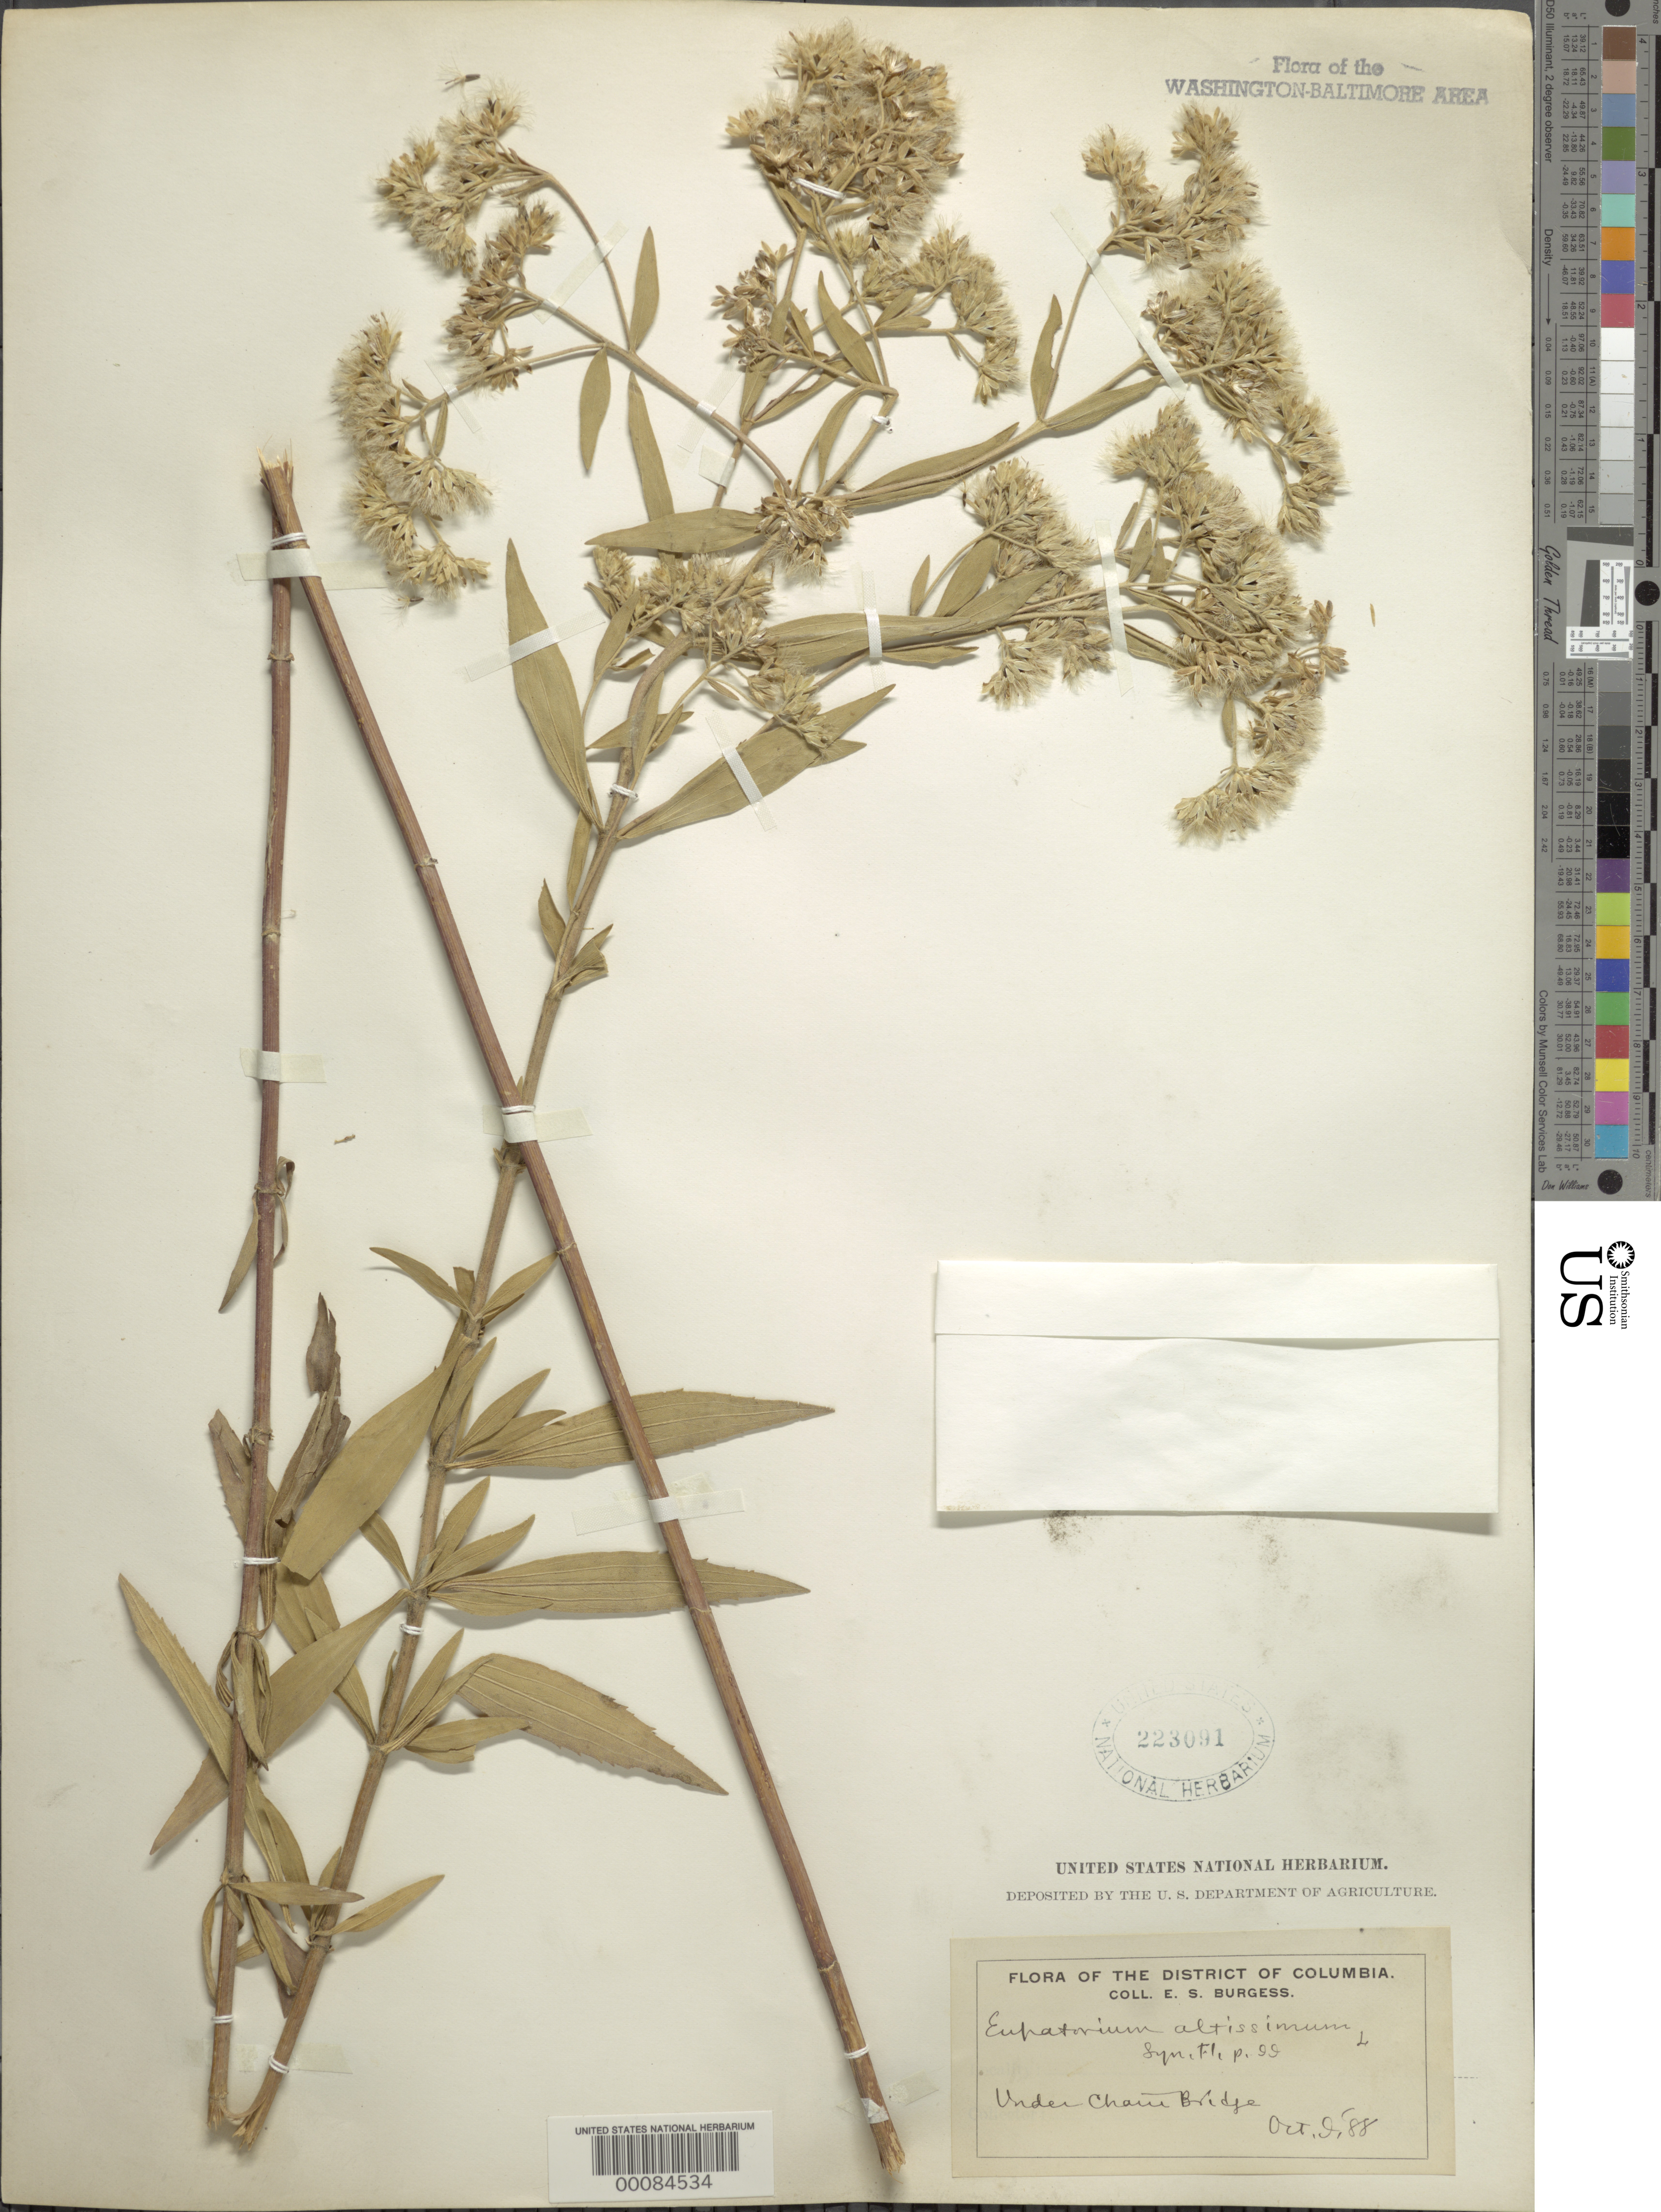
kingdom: Plantae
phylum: Tracheophyta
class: Magnoliopsida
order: Asterales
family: Asteraceae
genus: Eupatorium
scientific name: Eupatorium altissimum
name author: L.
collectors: E. Burgess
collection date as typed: Oct 1888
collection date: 1888-10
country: United States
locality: under Chain Bridge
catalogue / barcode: US 223091